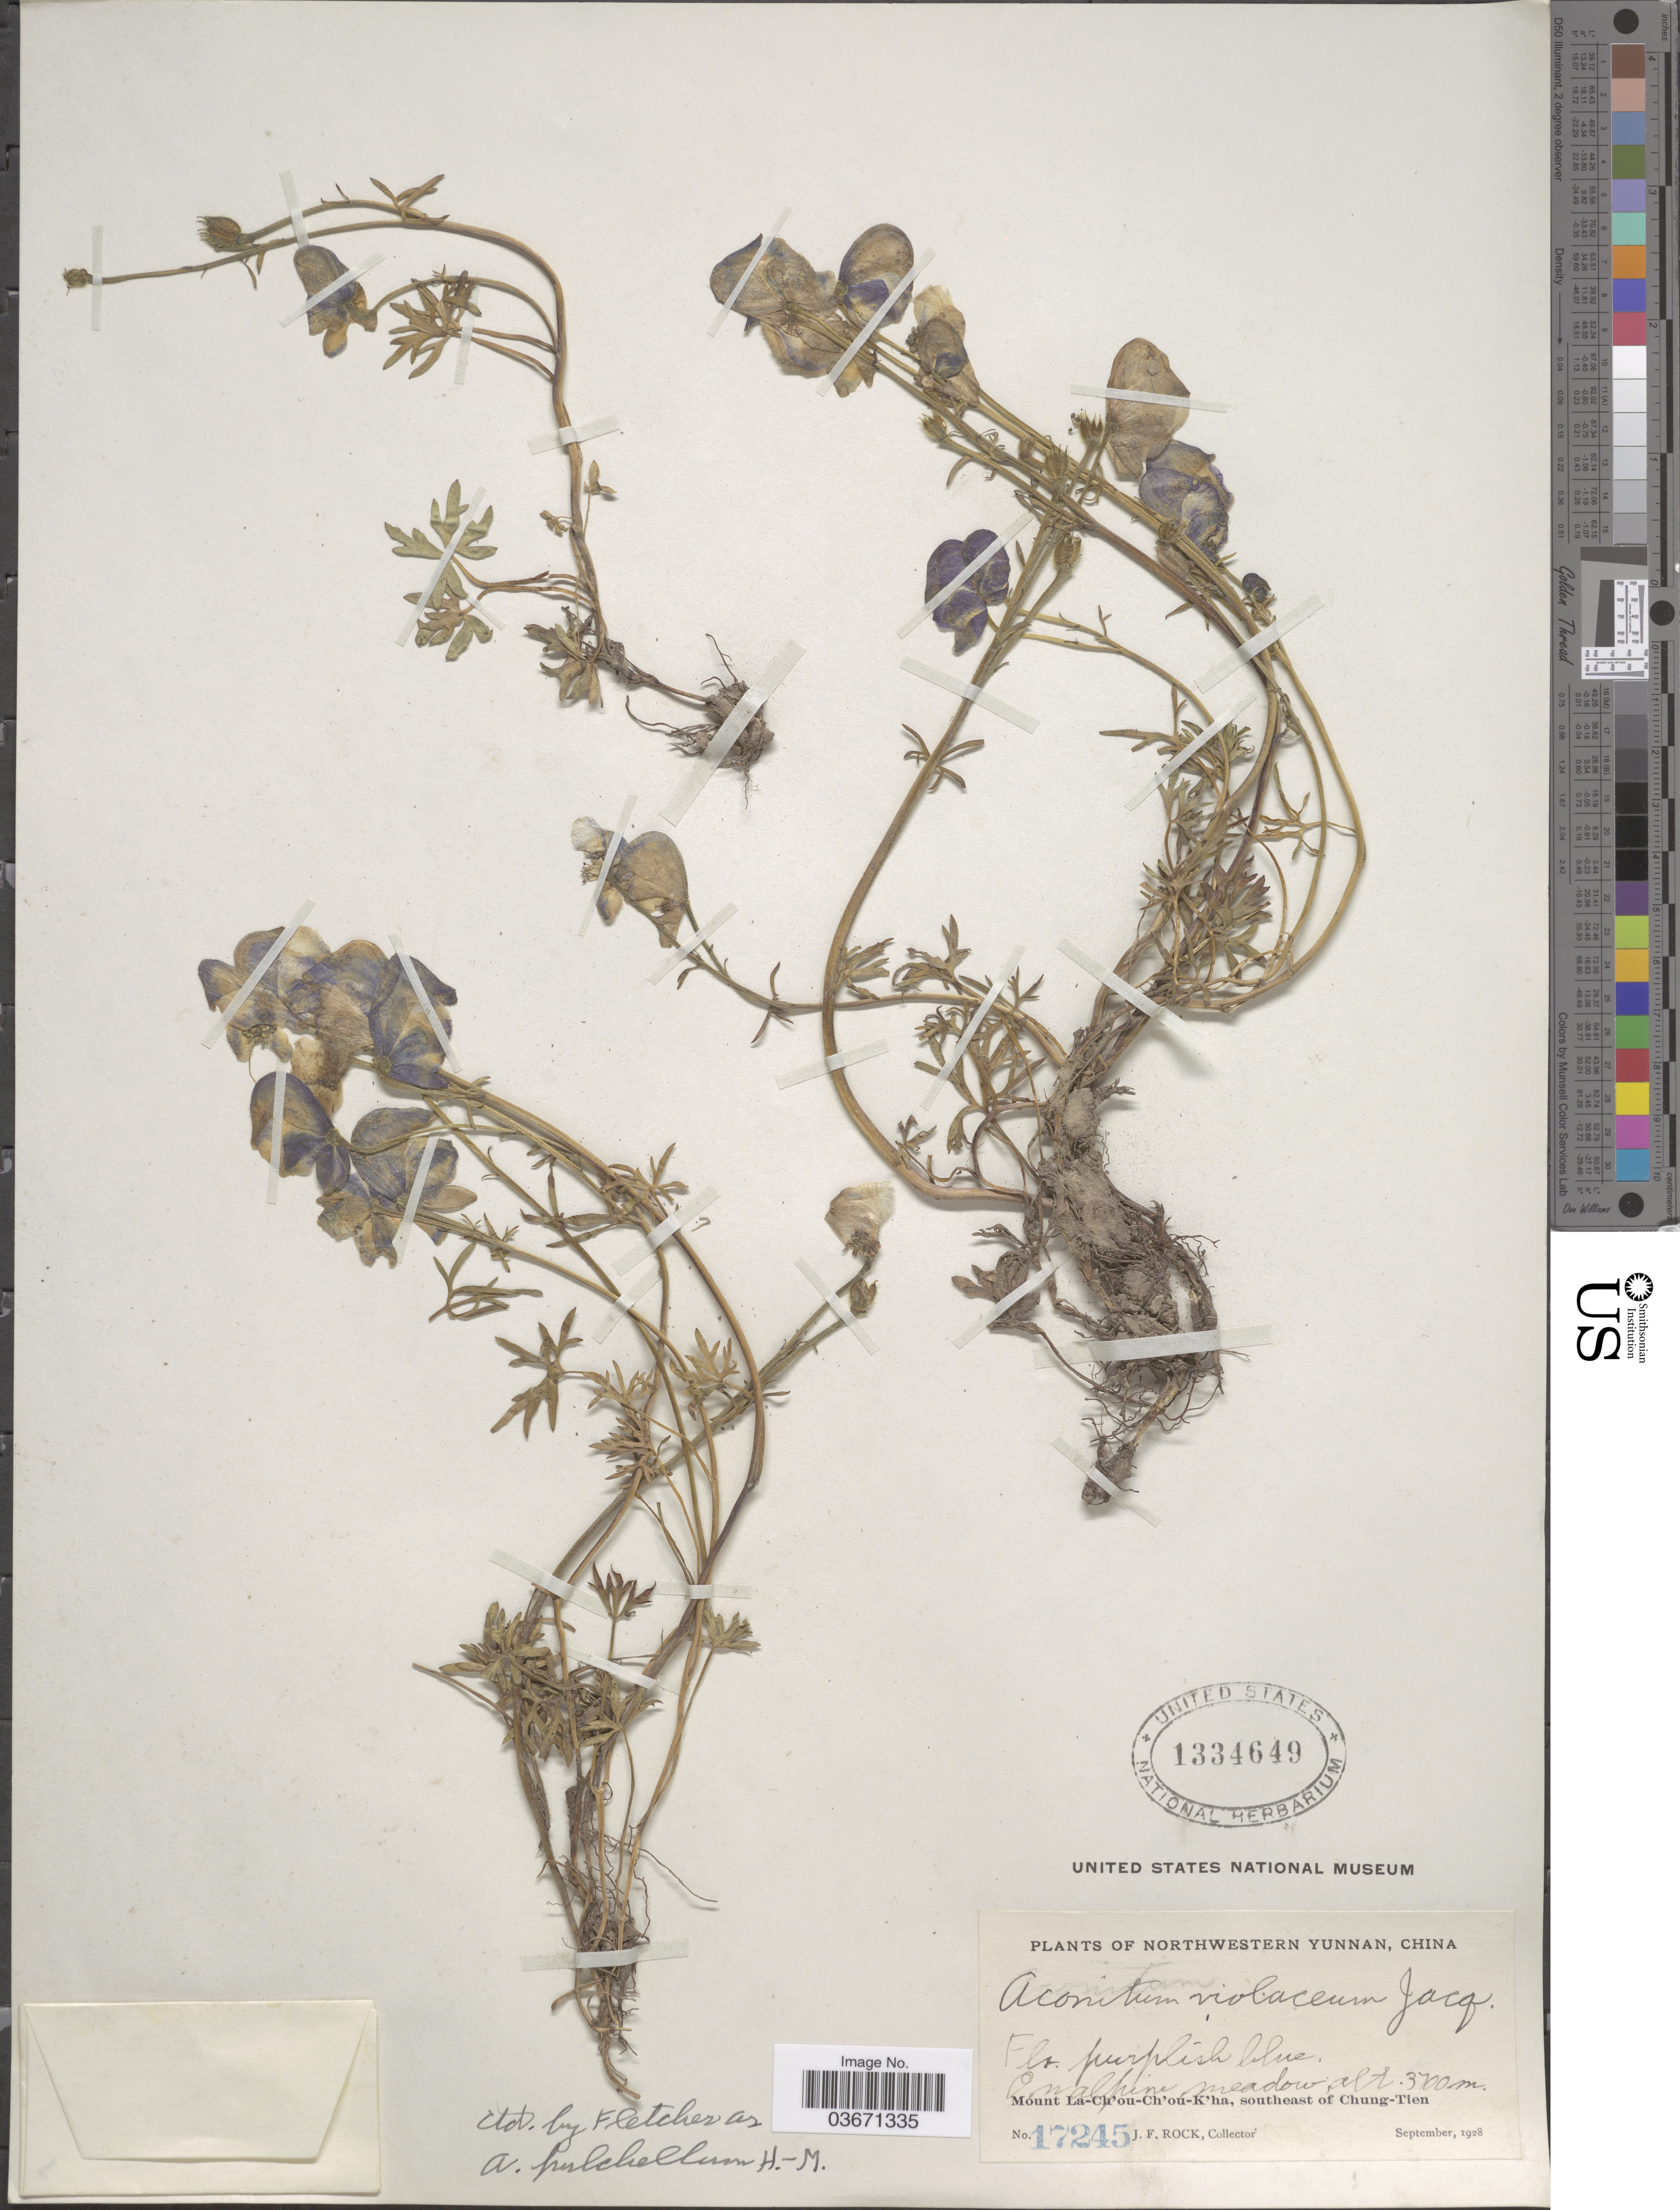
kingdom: Plantae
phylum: Tracheophyta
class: Magnoliopsida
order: Ranunculales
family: Ranunculaceae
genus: Aconitum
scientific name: Aconitum pulchellum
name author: Hand.-Mazz.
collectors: J. Rock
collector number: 17245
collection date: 1928-09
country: China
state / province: Yunnan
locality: Northwestern Yunnan. Mount La-Ch'ou-K'ha, southeast of Chung-Tien.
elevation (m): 3700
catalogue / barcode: US 1334649